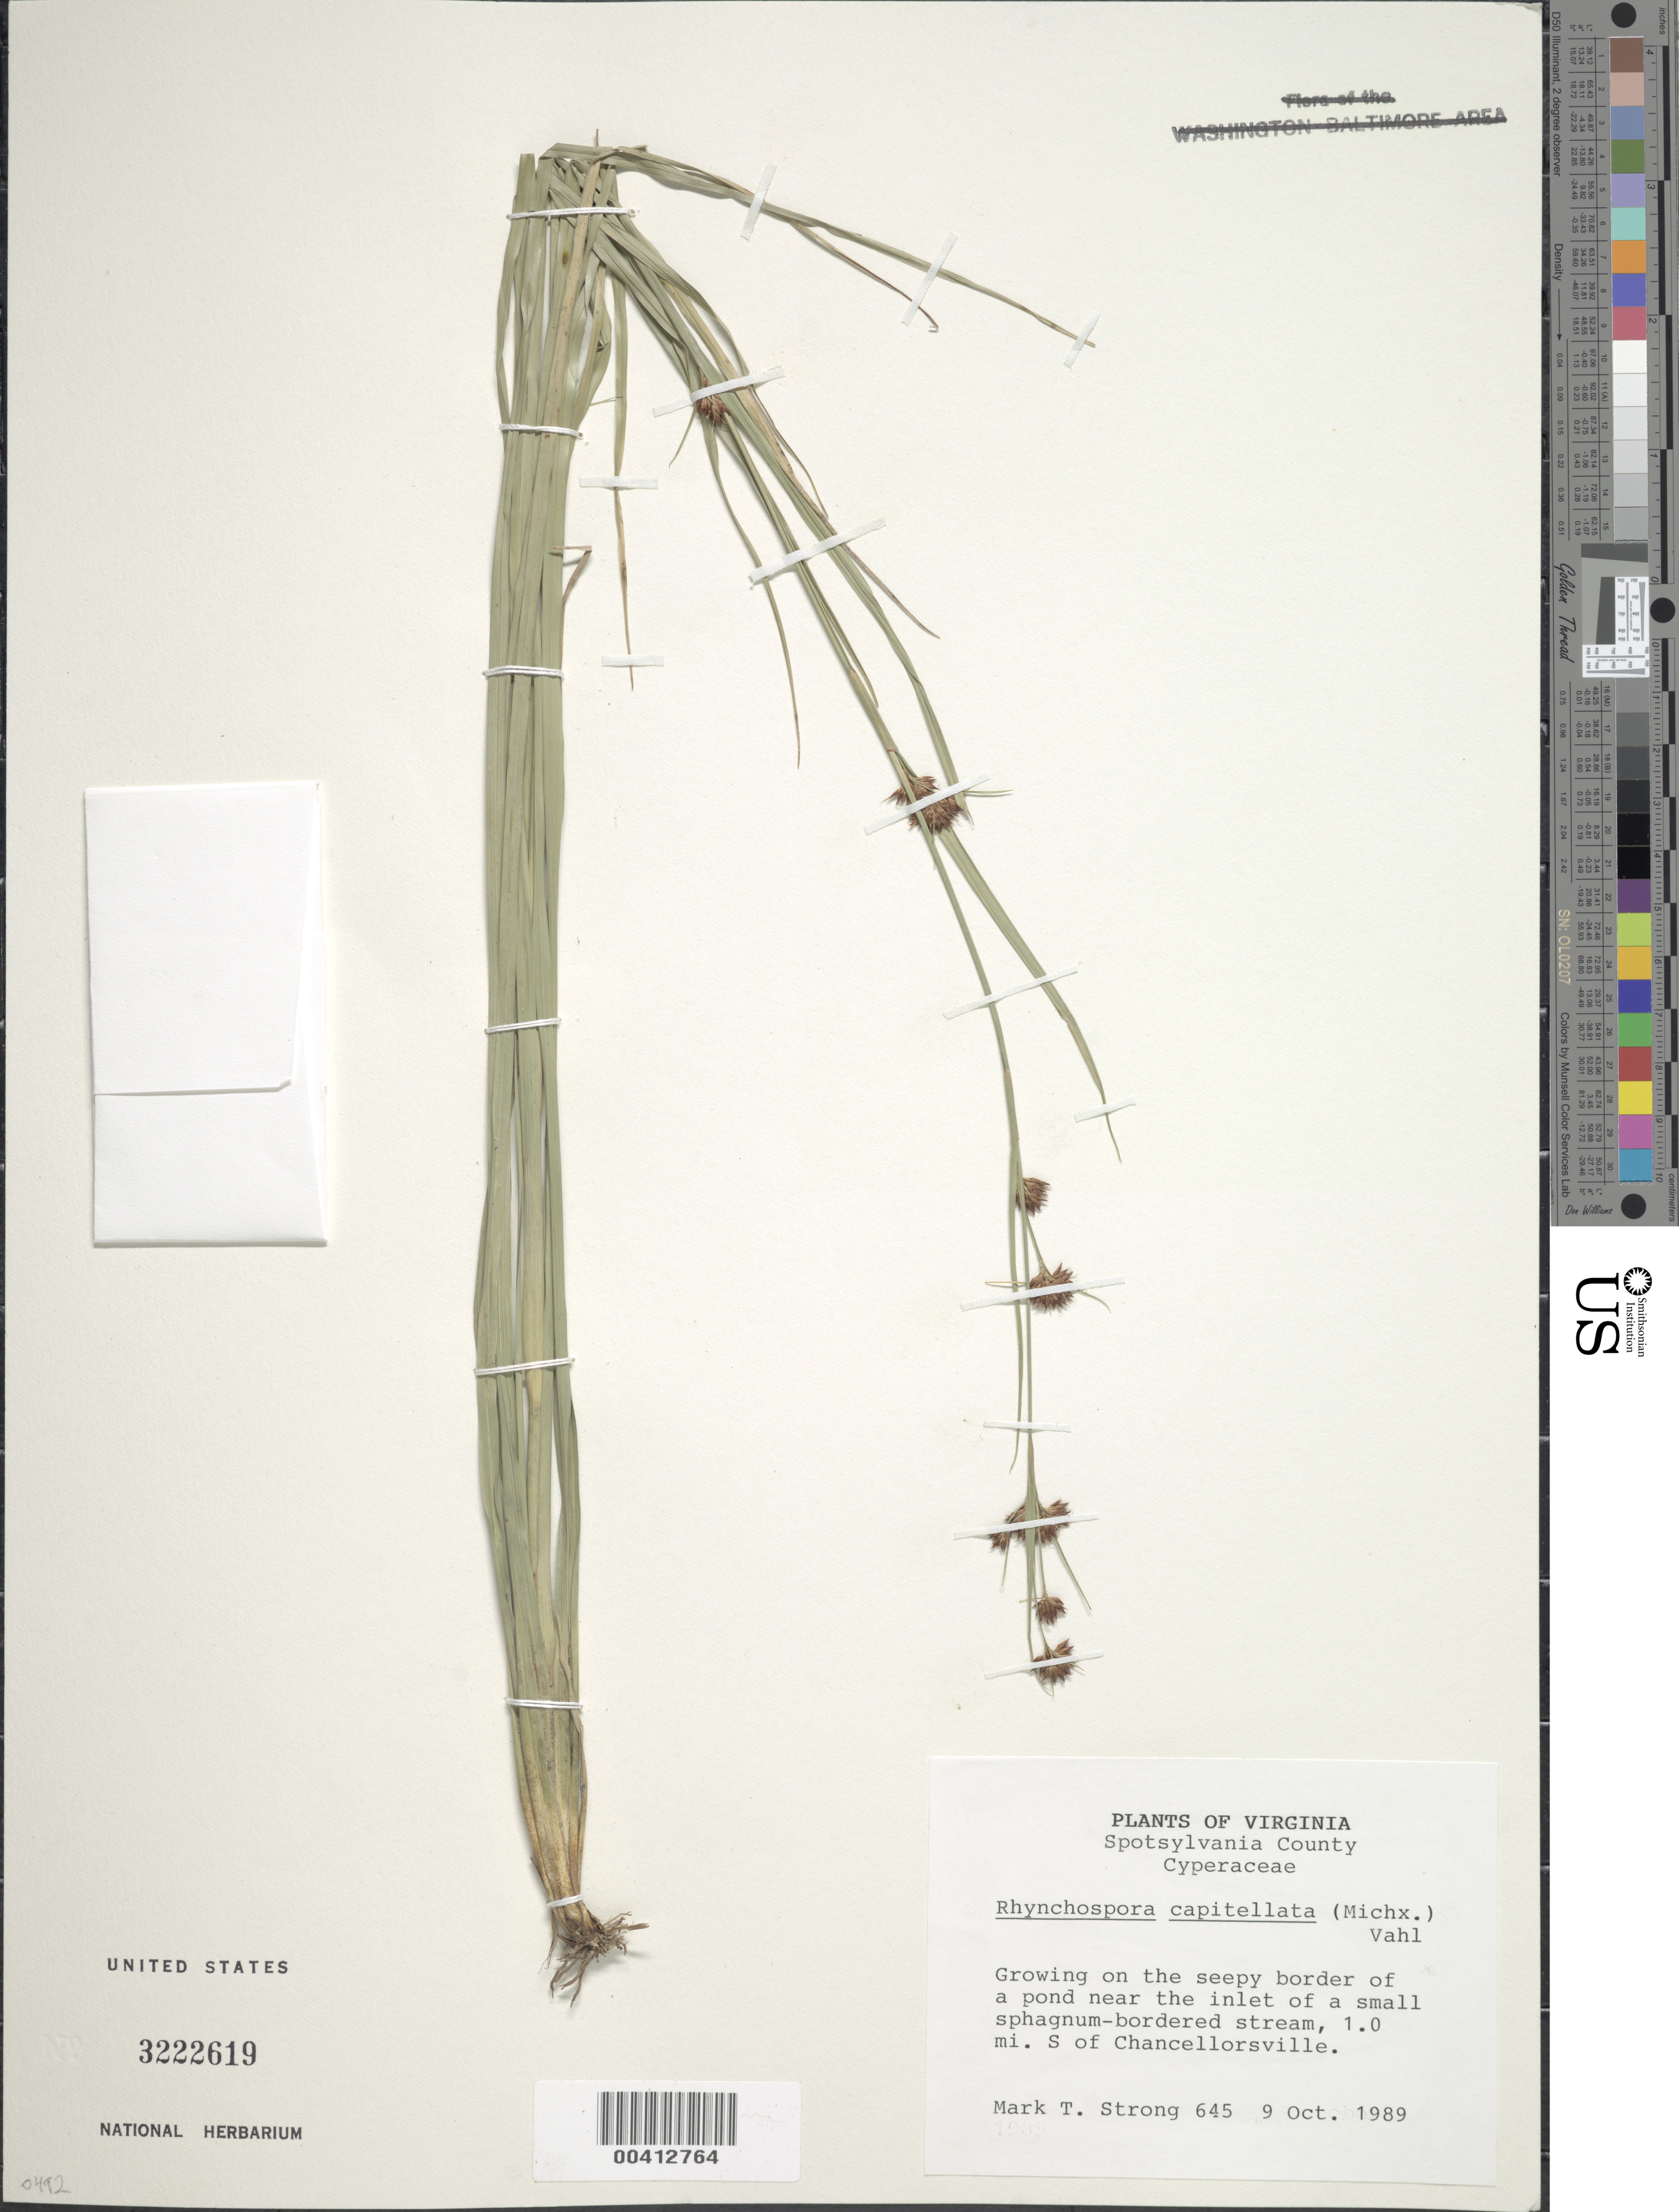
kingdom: Plantae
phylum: Tracheophyta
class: Liliopsida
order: Poales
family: Cyperaceae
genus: Rhynchospora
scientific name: Rhynchospora capitellata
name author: (Michx.) Vahl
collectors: M. T. Strong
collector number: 645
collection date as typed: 09 Oct 1989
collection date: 1989-10-09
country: United States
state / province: Virginia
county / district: Spotsylvania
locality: S of chancellorsville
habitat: Border of pond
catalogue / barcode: US 3222619